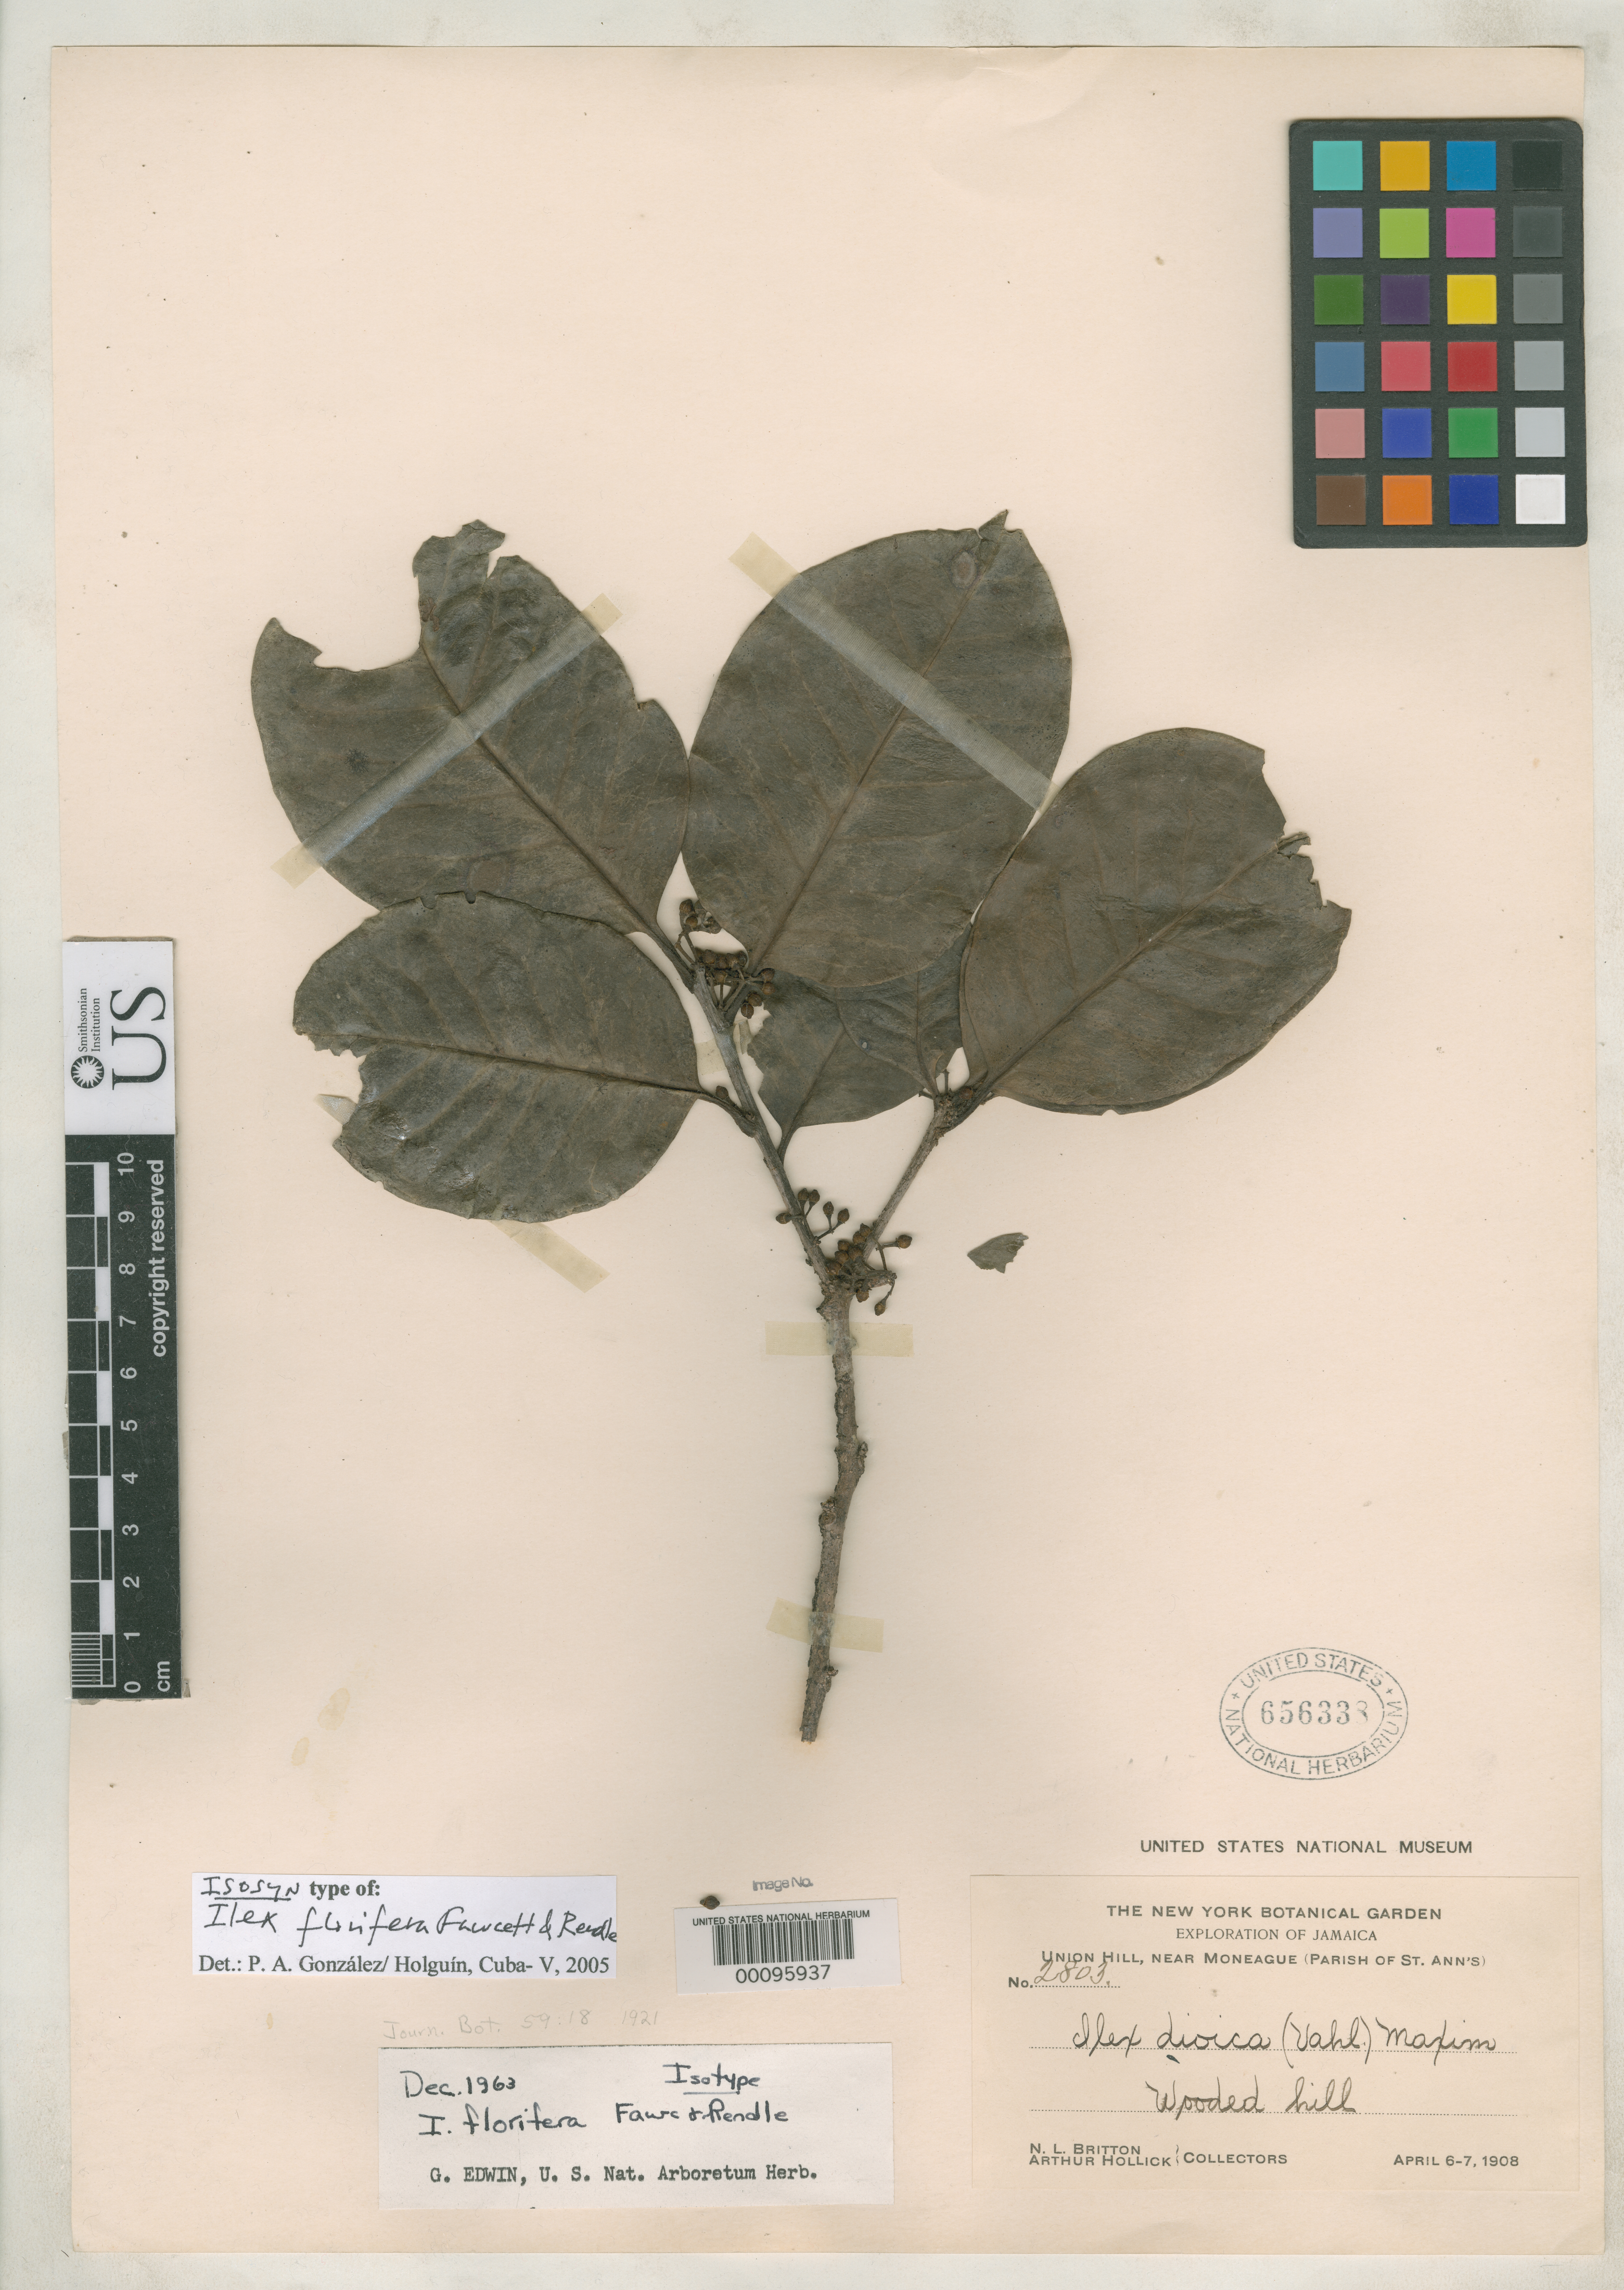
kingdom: Plantae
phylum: Tracheophyta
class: Magnoliopsida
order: Aquifoliales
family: Aquifoliaceae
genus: Ilex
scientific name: Ilex florifera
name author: Fawc. & Rendle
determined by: González, P. A.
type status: Isosyntype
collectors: N. Britton & C. Hollick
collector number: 2803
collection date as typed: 06 Apr 1908 to 07 Apr 1908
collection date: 1908-04-06/1908-04-07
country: Jamaica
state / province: Saint Ann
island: Greater Antilles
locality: Union Hill, near Moneague.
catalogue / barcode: US 656338